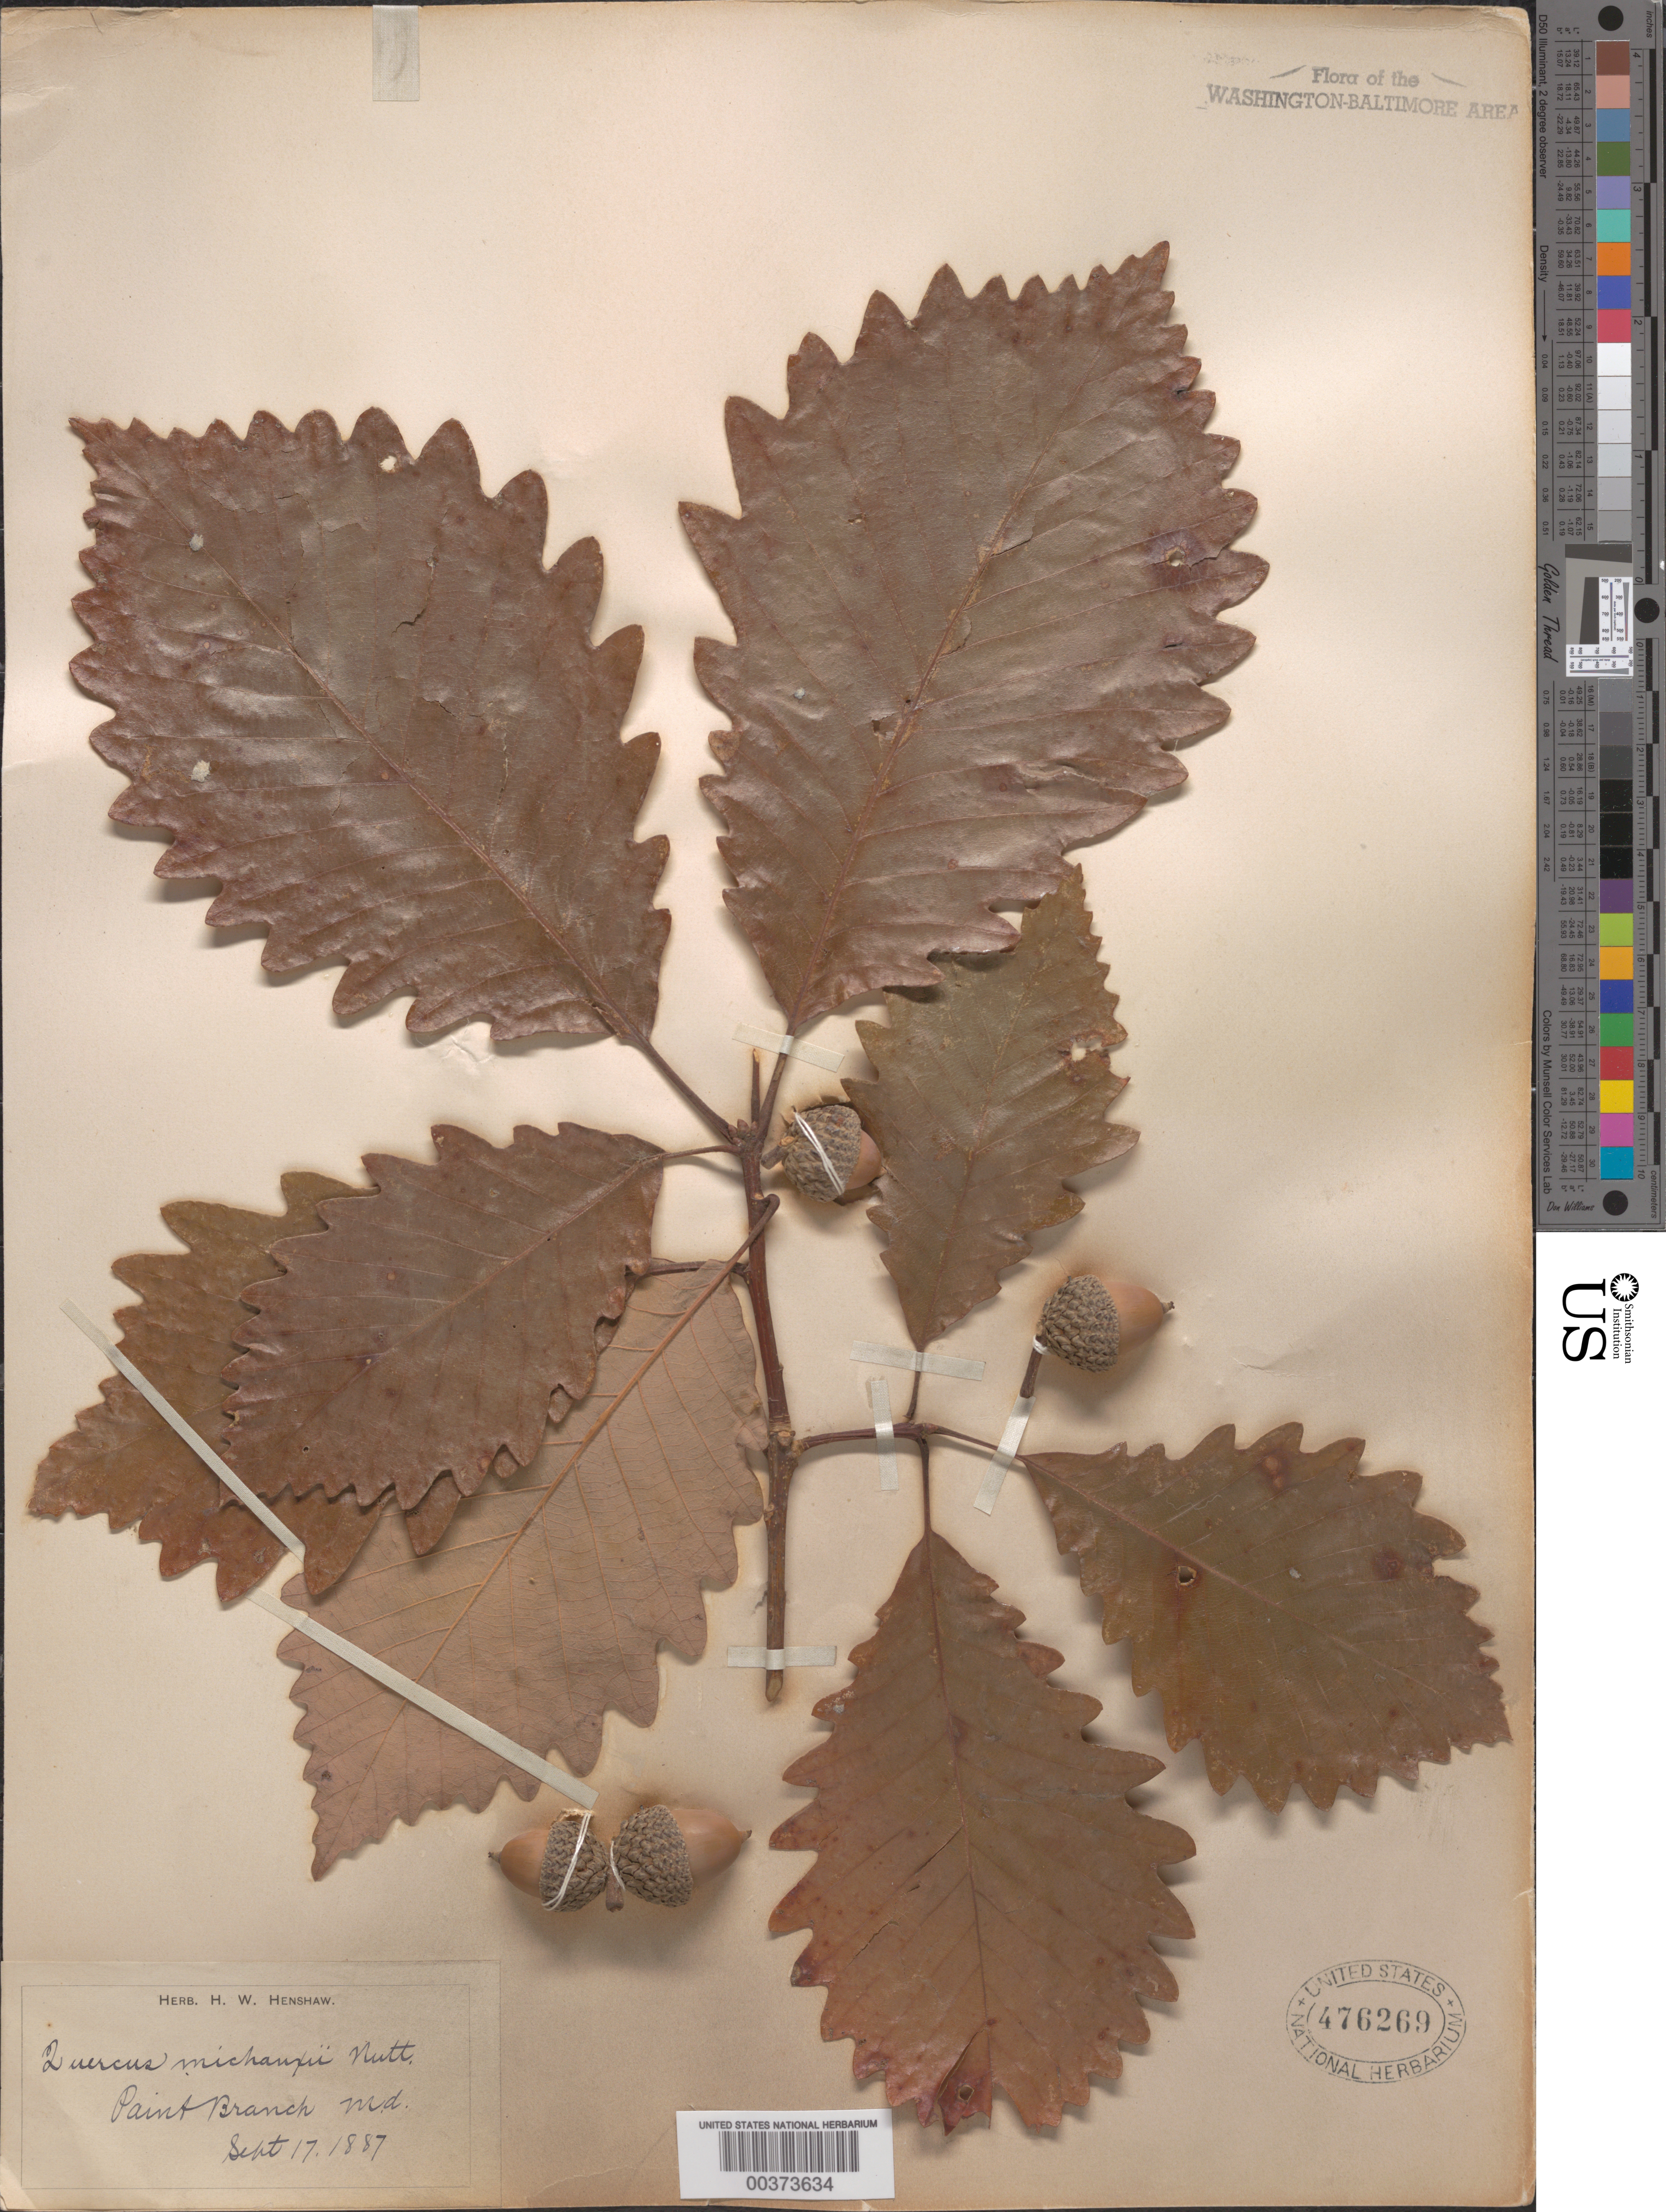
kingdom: Plantae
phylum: Tracheophyta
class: Magnoliopsida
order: Fagales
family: Fagaceae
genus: Quercus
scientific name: Quercus michauxii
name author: Nutt.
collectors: I. F. Tidestrom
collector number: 6620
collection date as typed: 02 Aug 1913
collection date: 1913-08-02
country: United States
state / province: Maryland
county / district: Prince George's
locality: West of Beltsville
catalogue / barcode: US 751269